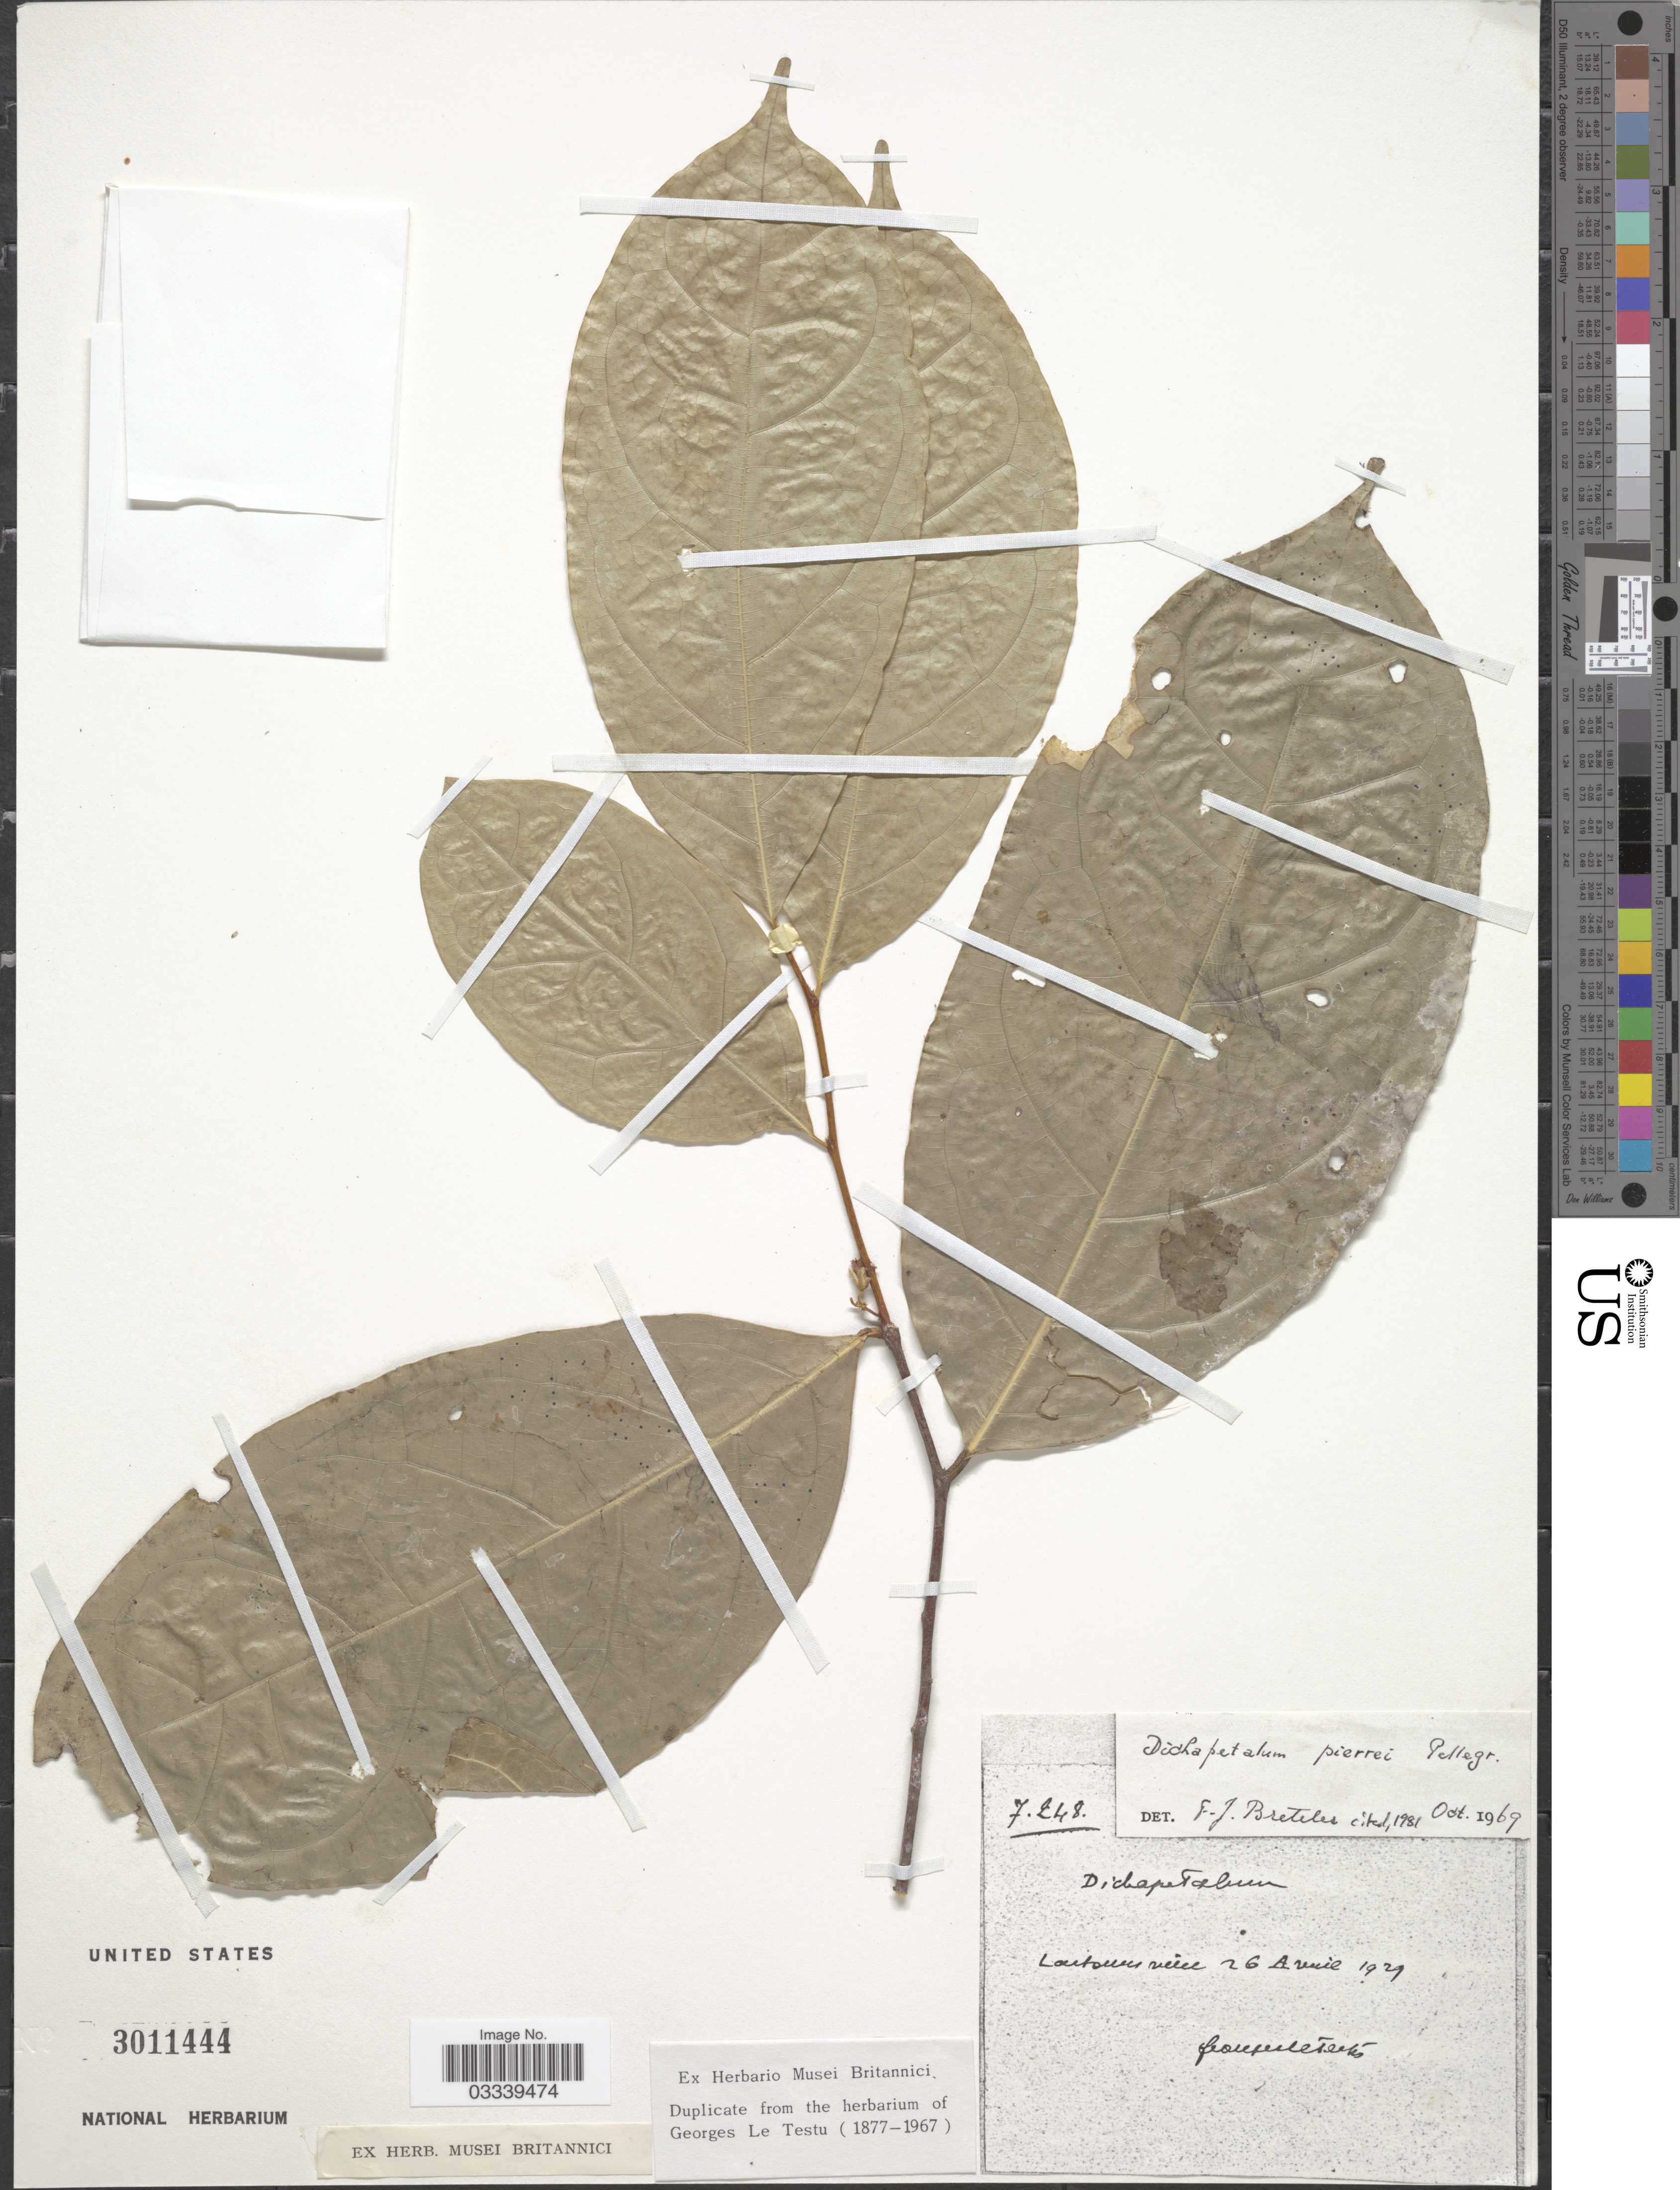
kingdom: Plantae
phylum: Tracheophyta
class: Magnoliopsida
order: Malpighiales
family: Dichapetalaceae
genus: Dichapetalum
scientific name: Dichapetalum pierrei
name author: Pellegr.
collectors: G. Le Testu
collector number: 7248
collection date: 1929-04-26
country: Gabon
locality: Lastoursville.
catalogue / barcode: US 3011444